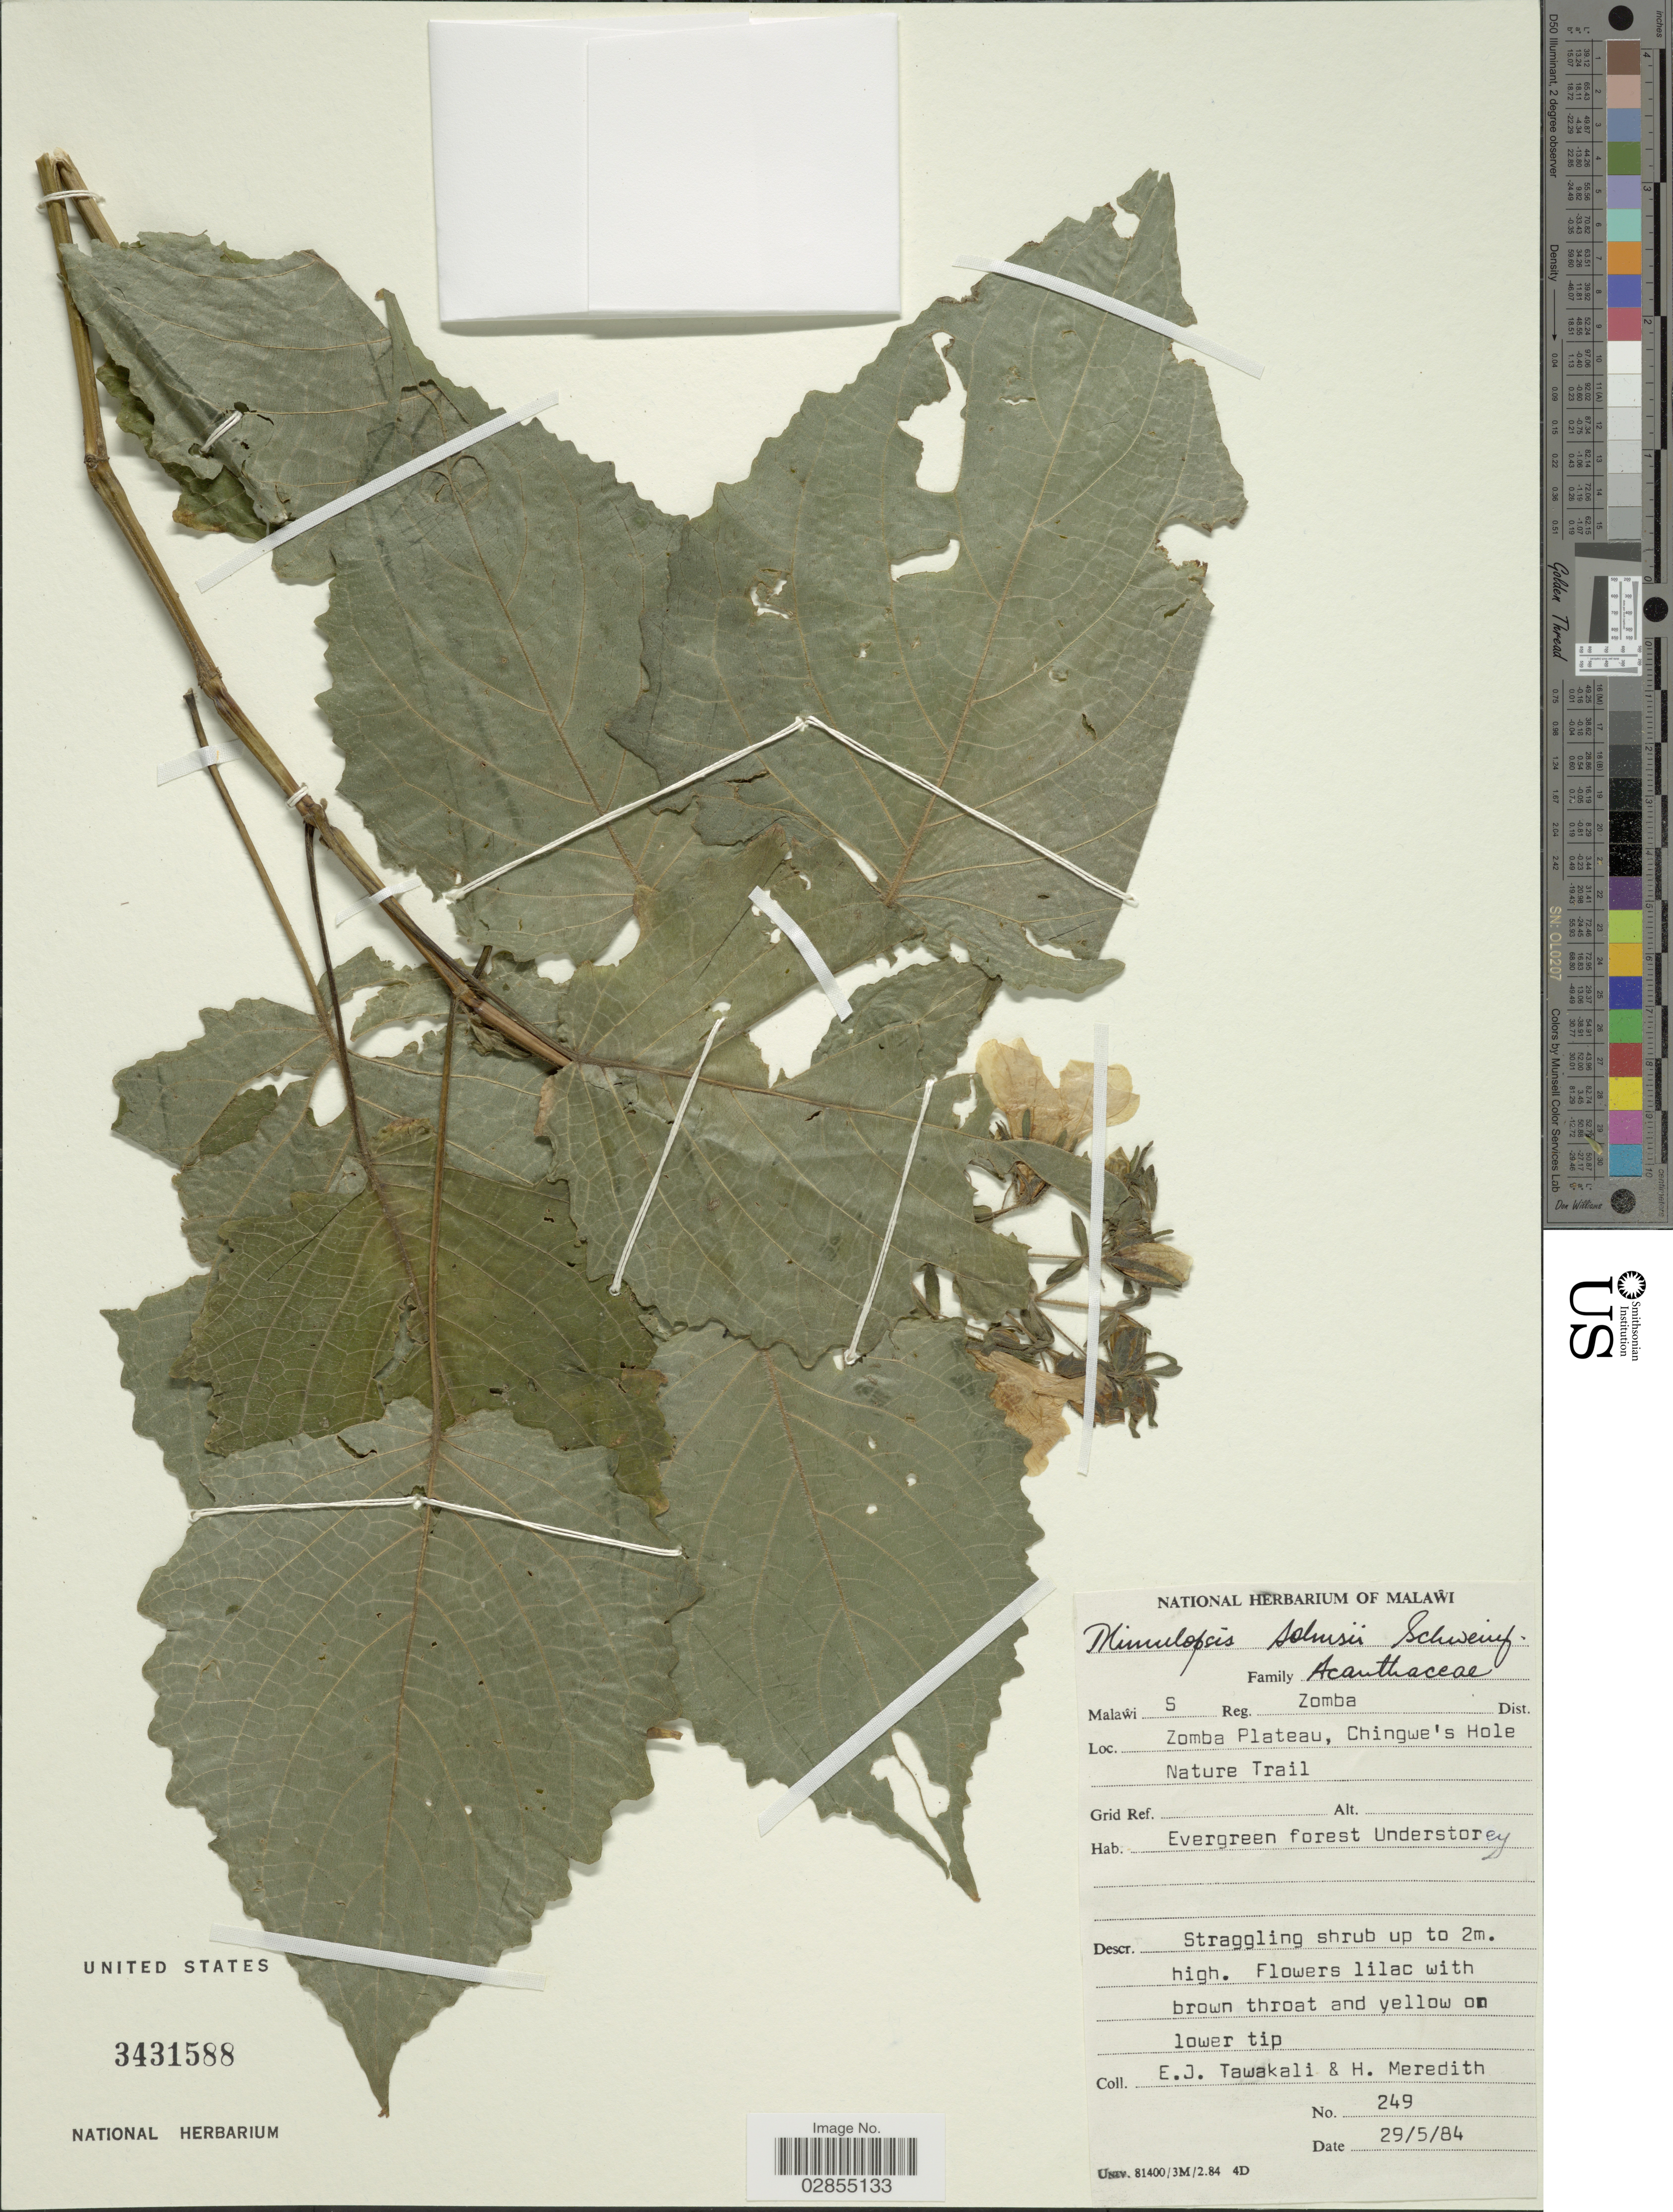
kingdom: Plantae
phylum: Tracheophyta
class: Magnoliopsida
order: Lamiales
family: Acanthaceae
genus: Mimulopsis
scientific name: Mimulopsis solmsii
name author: Schweinf.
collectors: E. Tawakali & H. Meredith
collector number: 249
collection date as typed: Transcribed d/m/y: 29/5/84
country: Malawi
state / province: Southern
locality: S Reg. Zomba Dist. Zomba Plateau. Chingwe's Hole Nature Trail.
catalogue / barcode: US 3431588